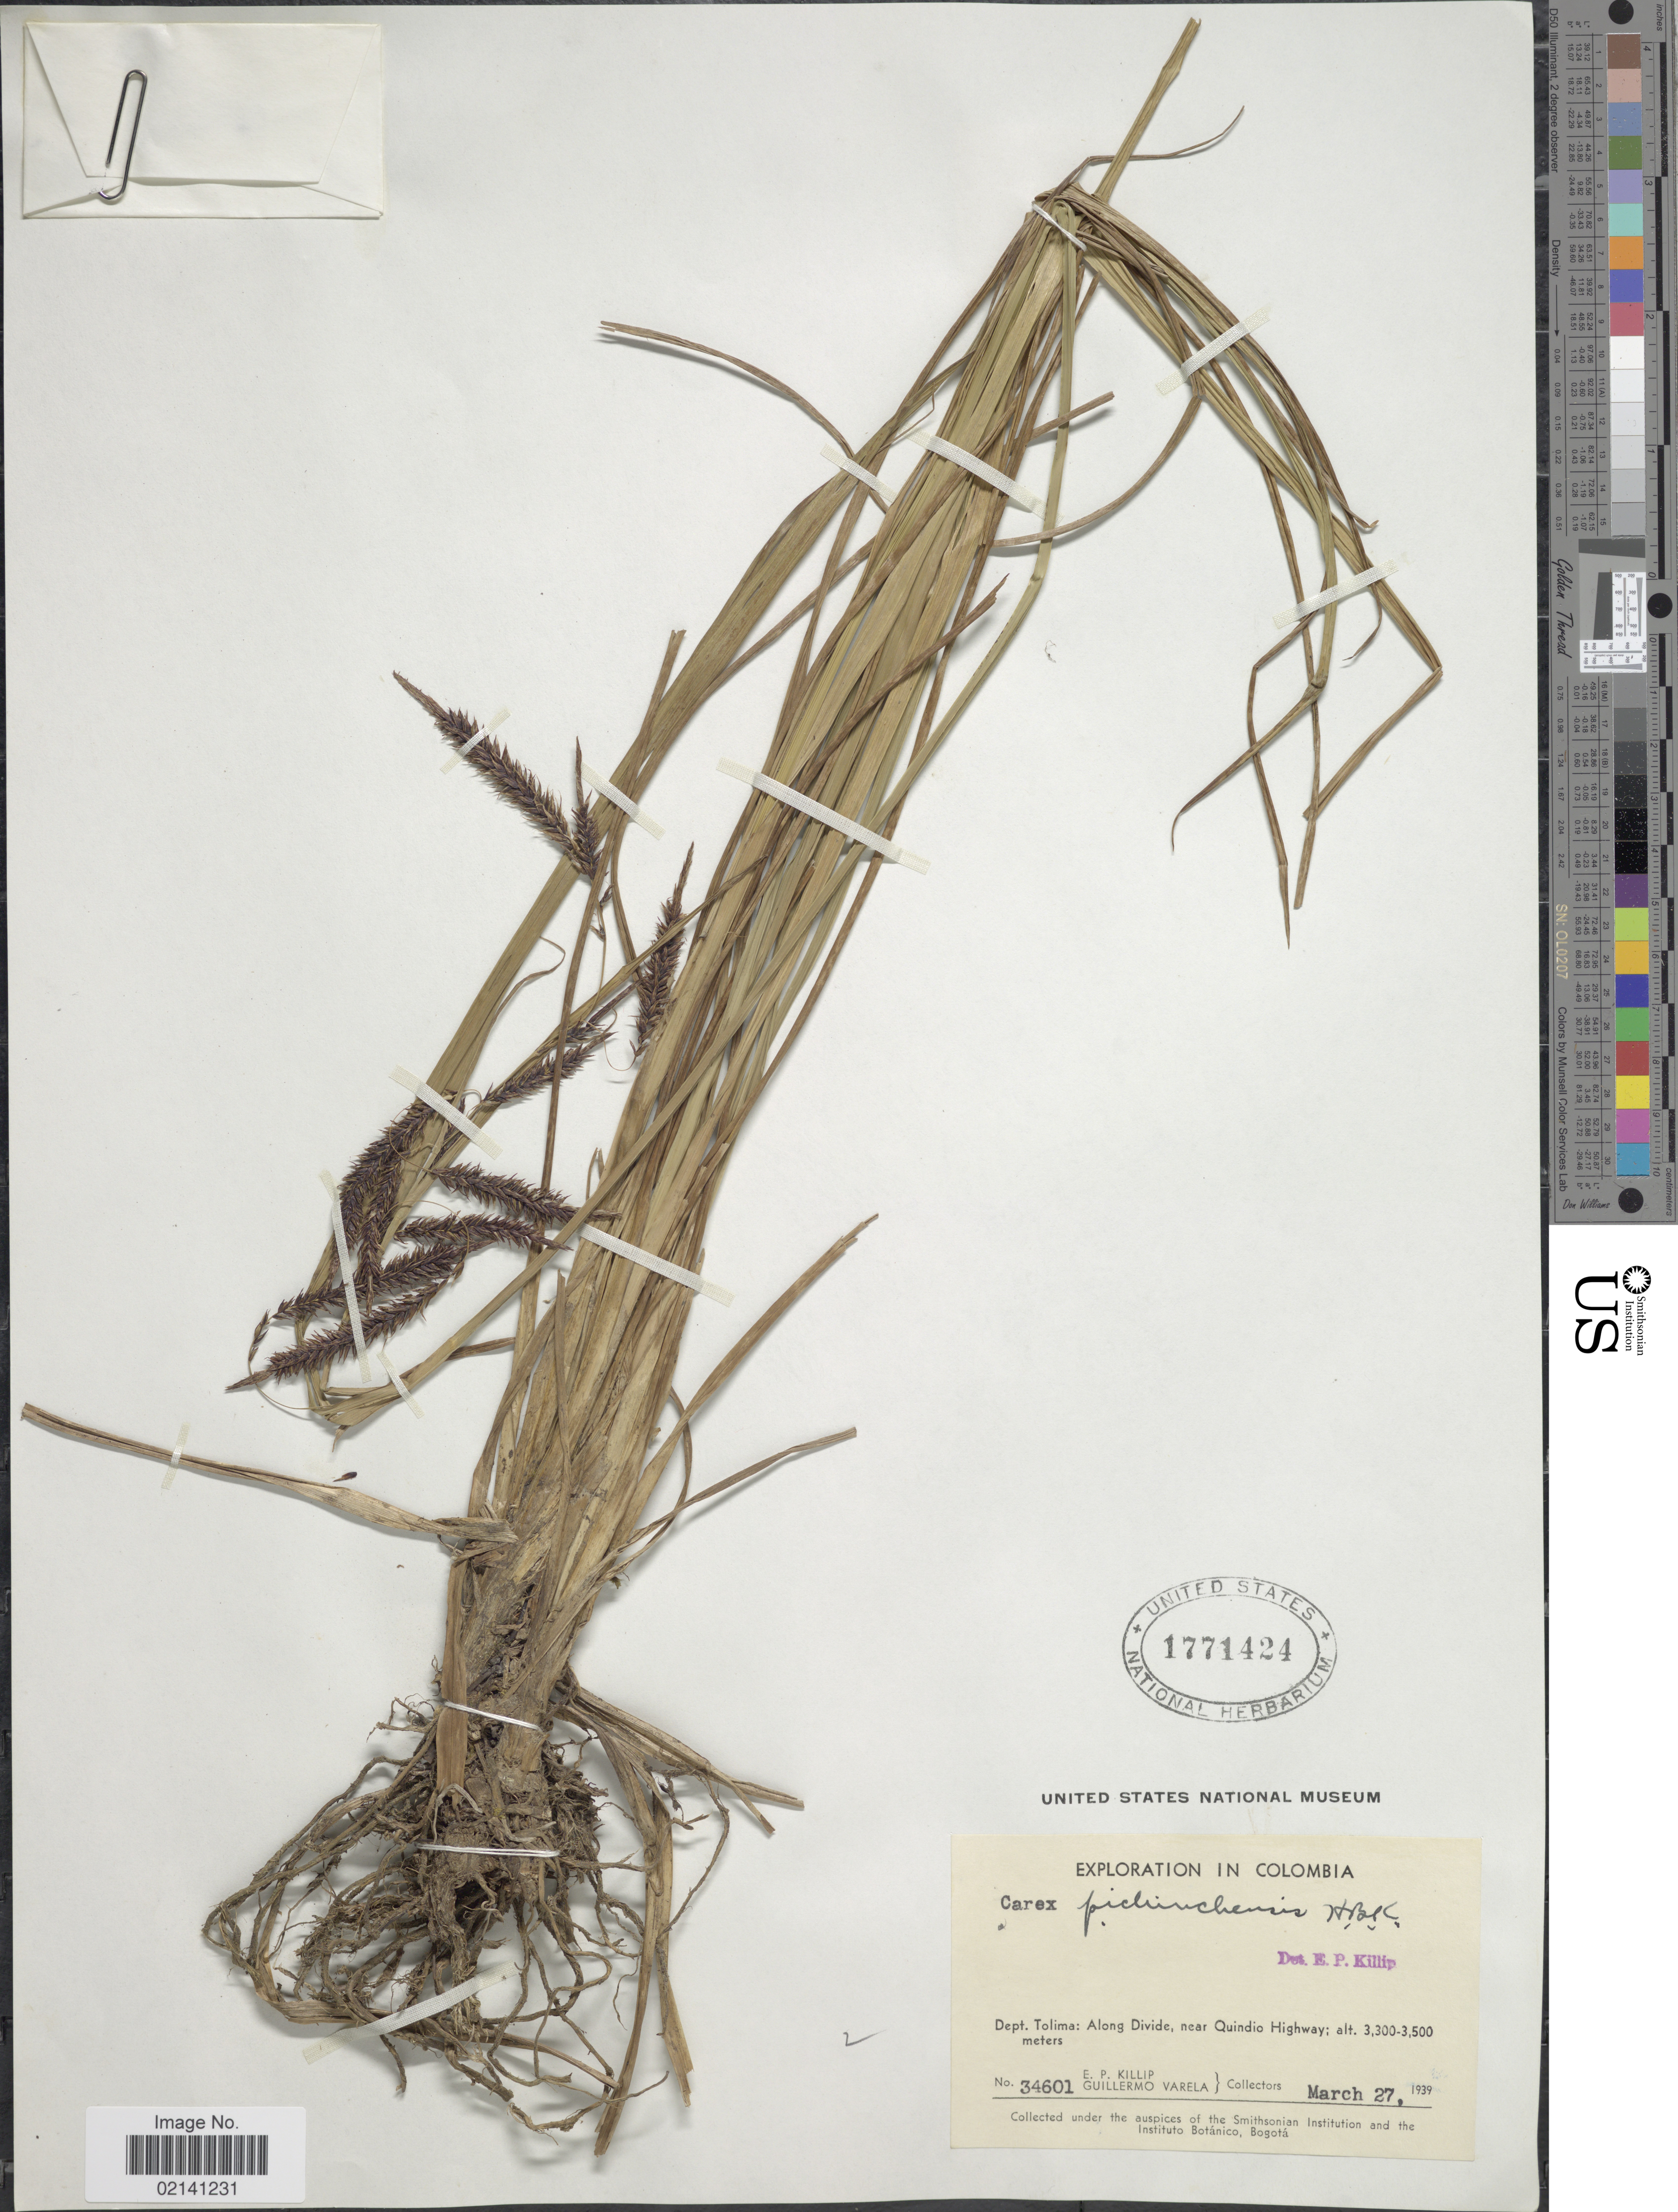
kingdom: Plantae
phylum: Tracheophyta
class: Liliopsida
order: Poales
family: Cyperaceae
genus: Carex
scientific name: Carex pichinchensis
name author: Kunth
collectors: E. P. Killip & G. Varela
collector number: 34601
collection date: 1939-03-27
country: Colombia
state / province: Tolima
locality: Along Divide, near Quindia Highway.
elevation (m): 3300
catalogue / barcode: US 1771424